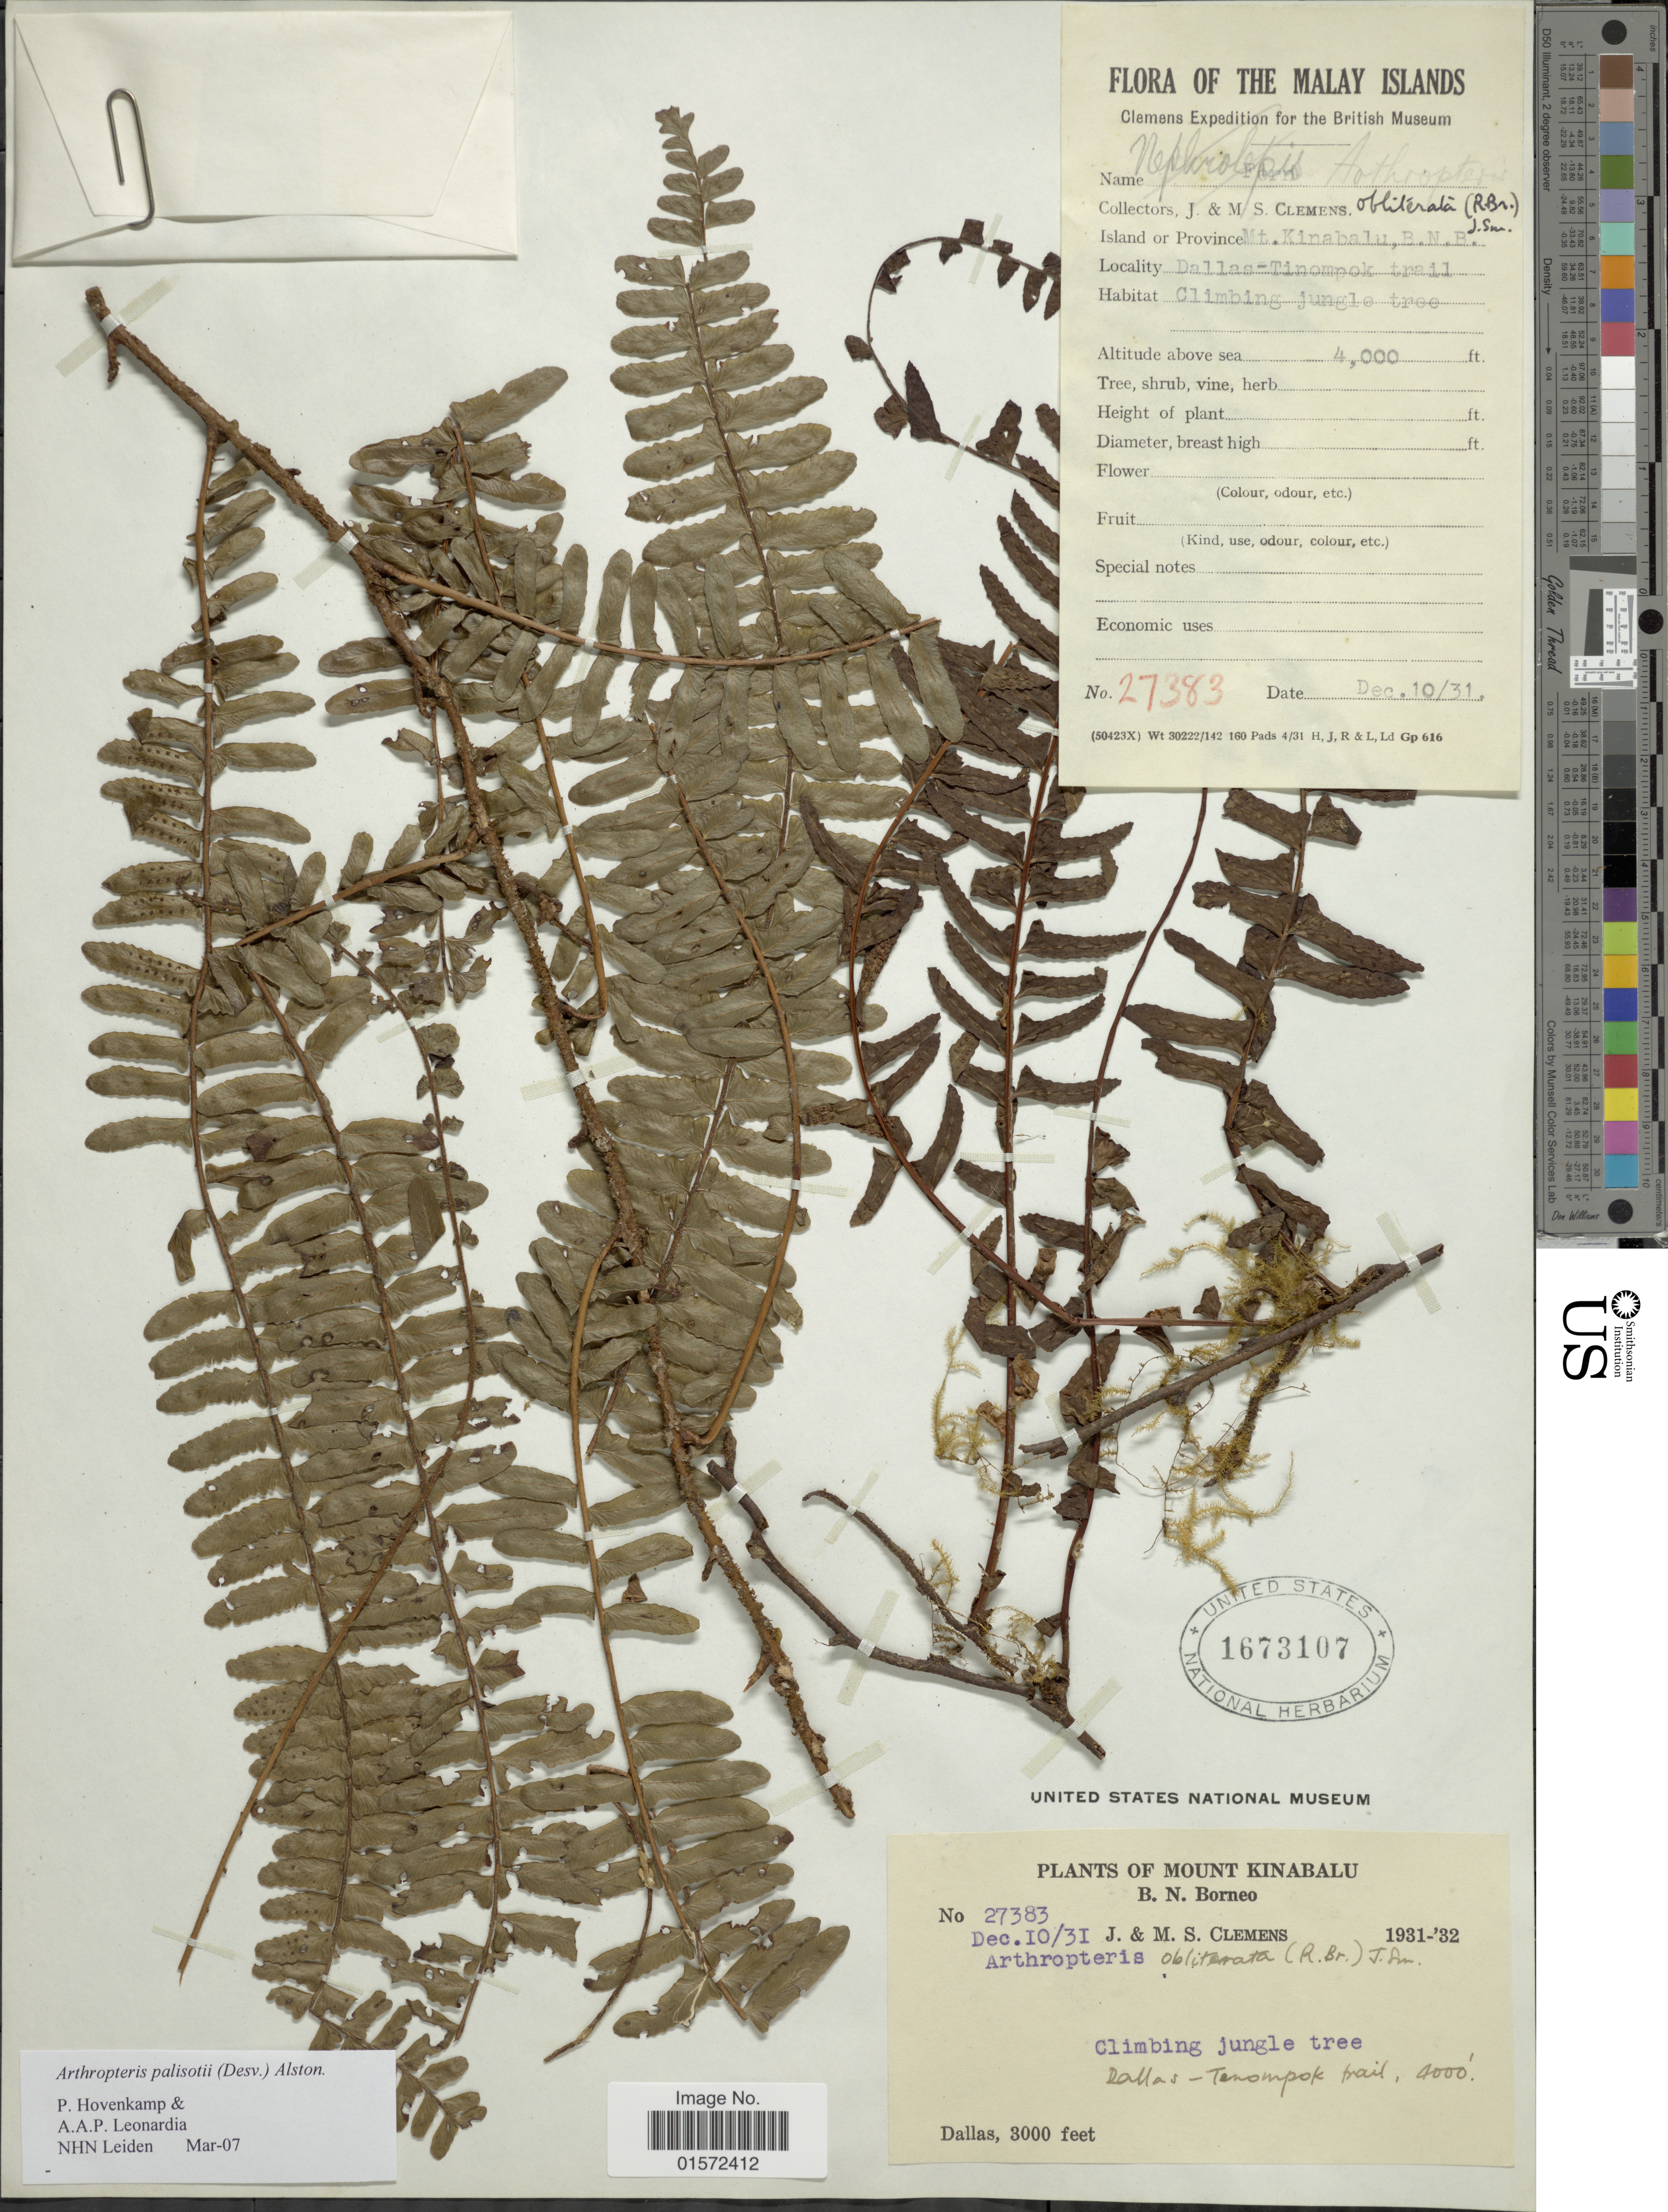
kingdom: Plantae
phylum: Tracheophyta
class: Polypodiopsida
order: Polypodiales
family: Tectariaceae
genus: Arthropteris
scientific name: Arthropteris palisotii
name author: (Desv.) Alston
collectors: J. Clemens & M. S. Clemens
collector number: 27383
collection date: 1931-12-10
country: Malaysia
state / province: Sabah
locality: The Malay Islands, Mt. Kanibula B.N.B. Dallas-Tinompok trail.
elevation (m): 1219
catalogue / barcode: US 1673107